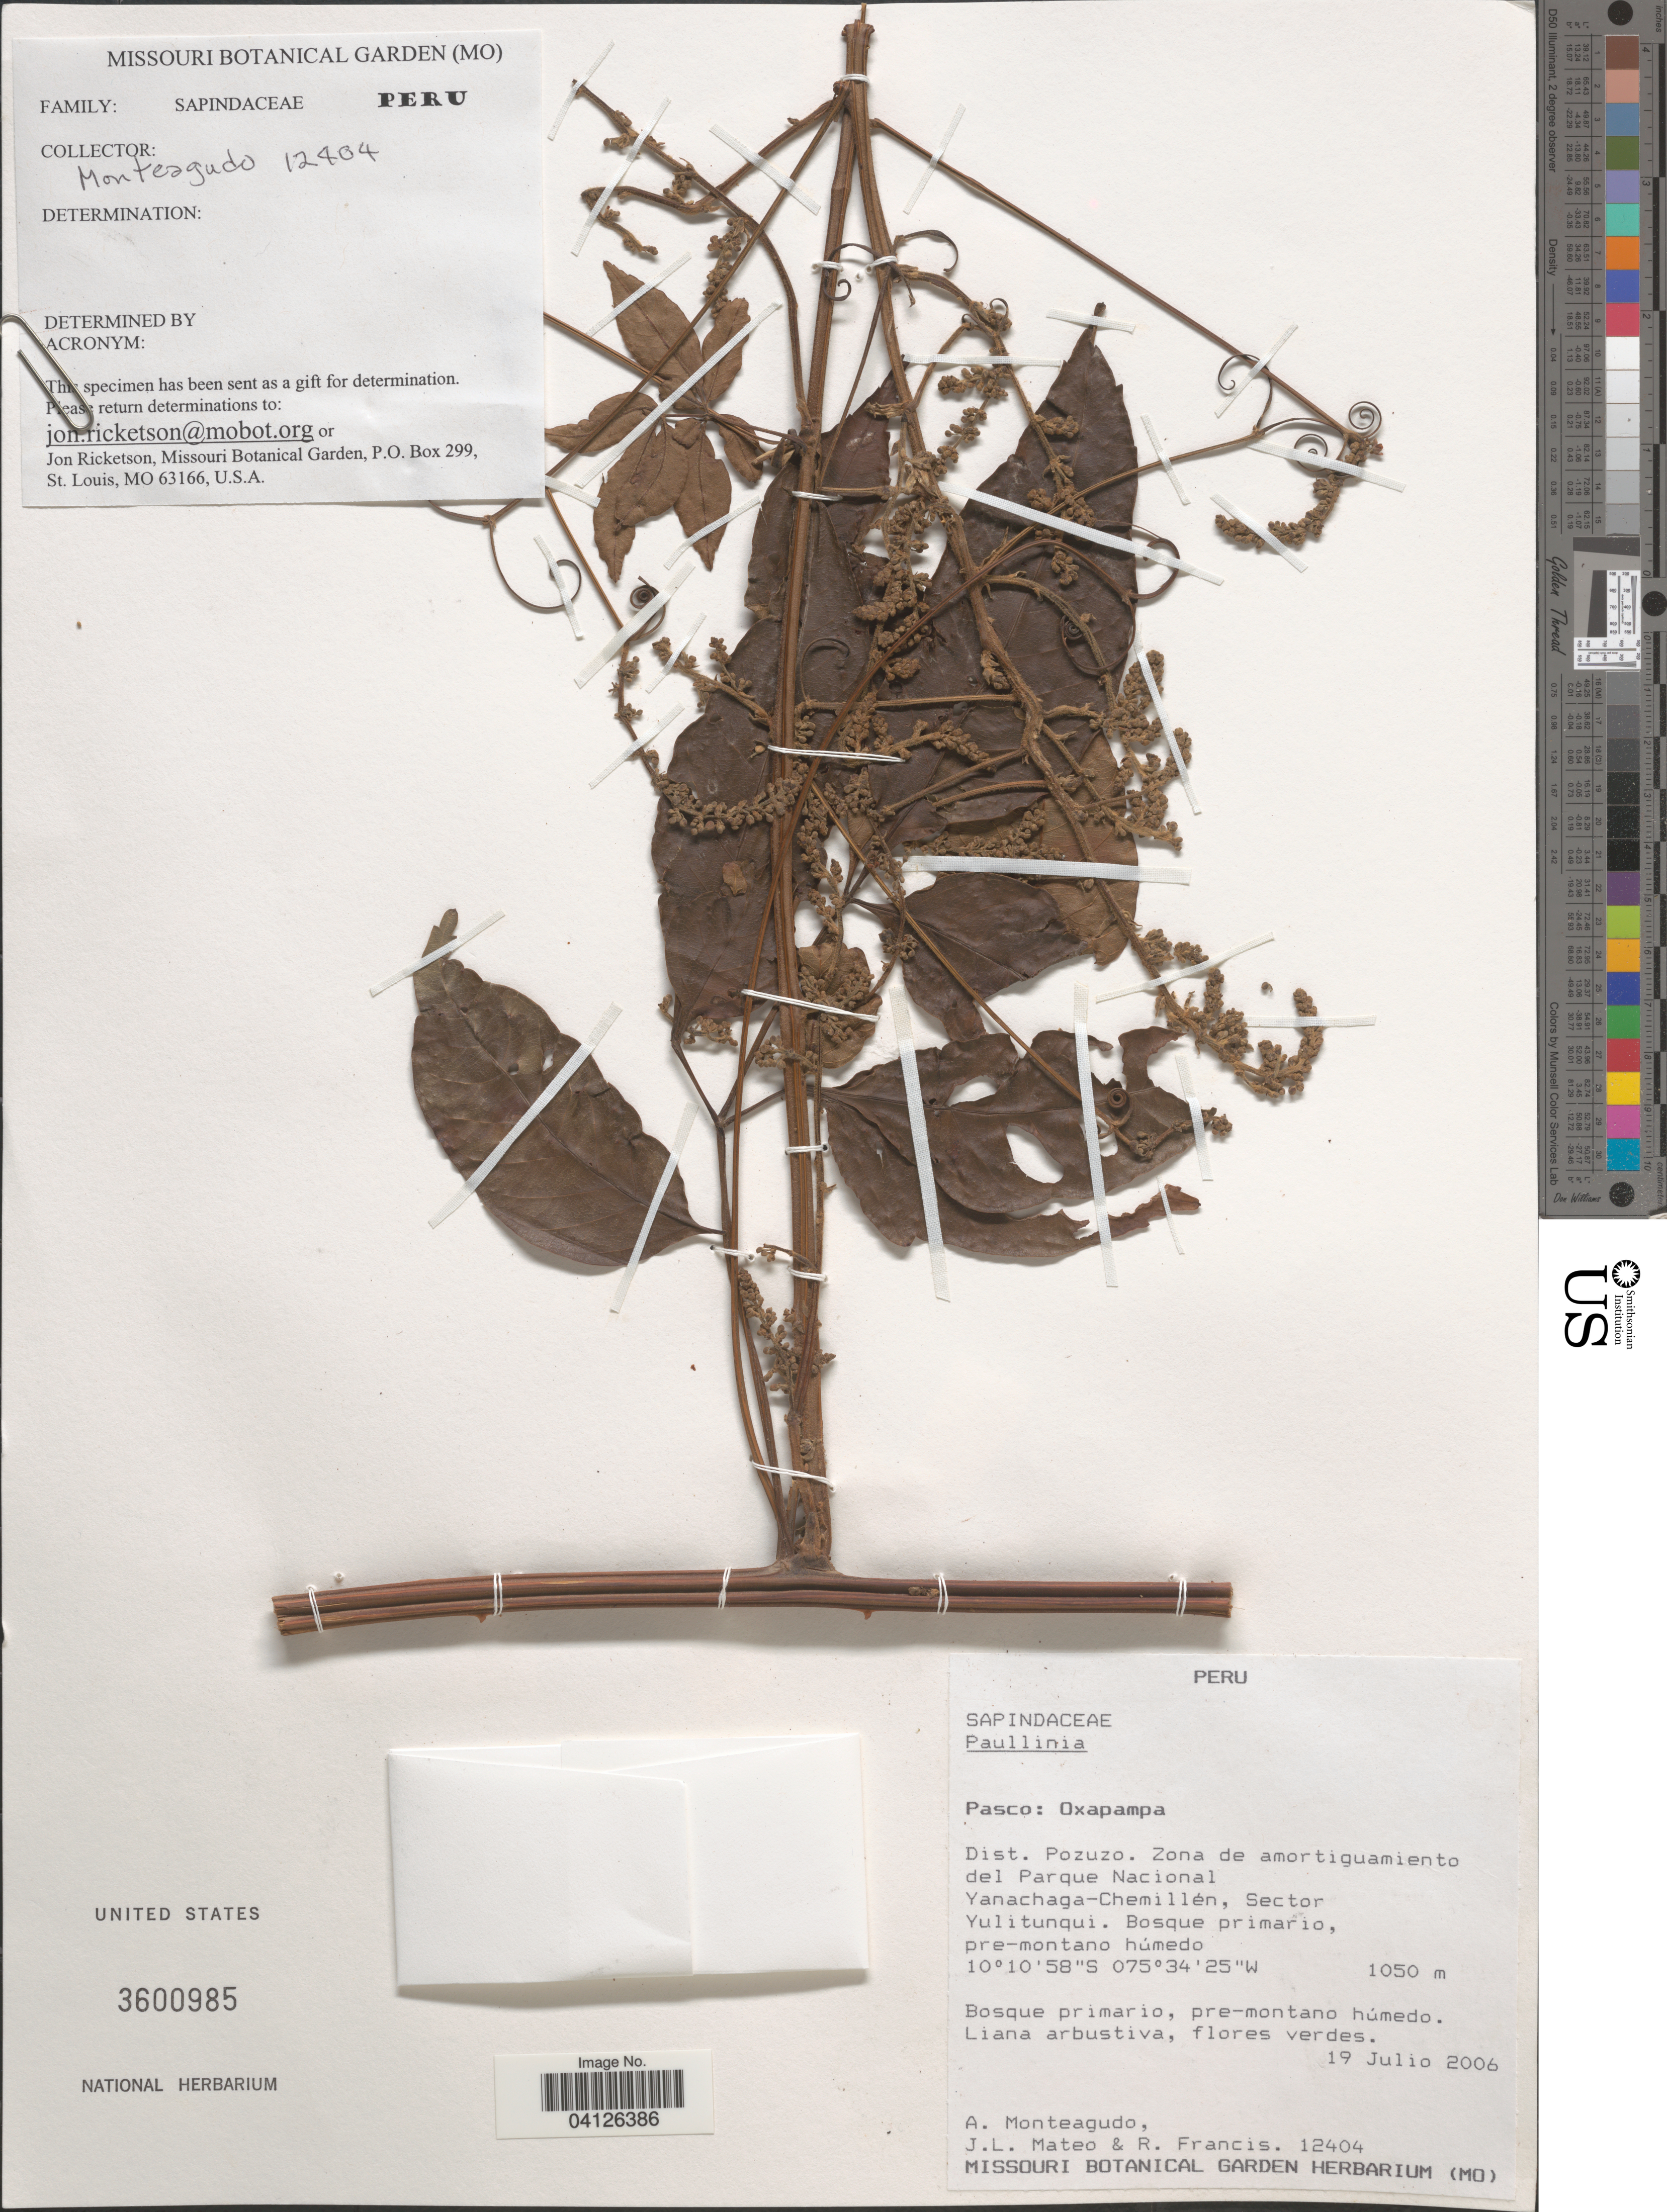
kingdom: Plantae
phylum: Tracheophyta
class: Magnoliopsida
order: Sapindales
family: Sapindaceae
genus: Serjania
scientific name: Serjania rubicaulis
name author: Benth. ex Radlk.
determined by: Acevedo-Rodriguez, P., (US), Smithsonian Institution - National Museum of Natural History (UNITED STATES)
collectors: A. Monteagudo, J. Mateo & R. Francis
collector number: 12404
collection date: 2006-07-19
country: Peru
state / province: Pasco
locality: Oxapampa. Dist. Pozuzo. Zona de amortiguamiento del Parque Nacional Yanachaga-Chemillén, Sector Yulitunqui.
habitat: Bosque primario, pre-montano húmedo.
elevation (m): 1050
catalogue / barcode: US 3600985